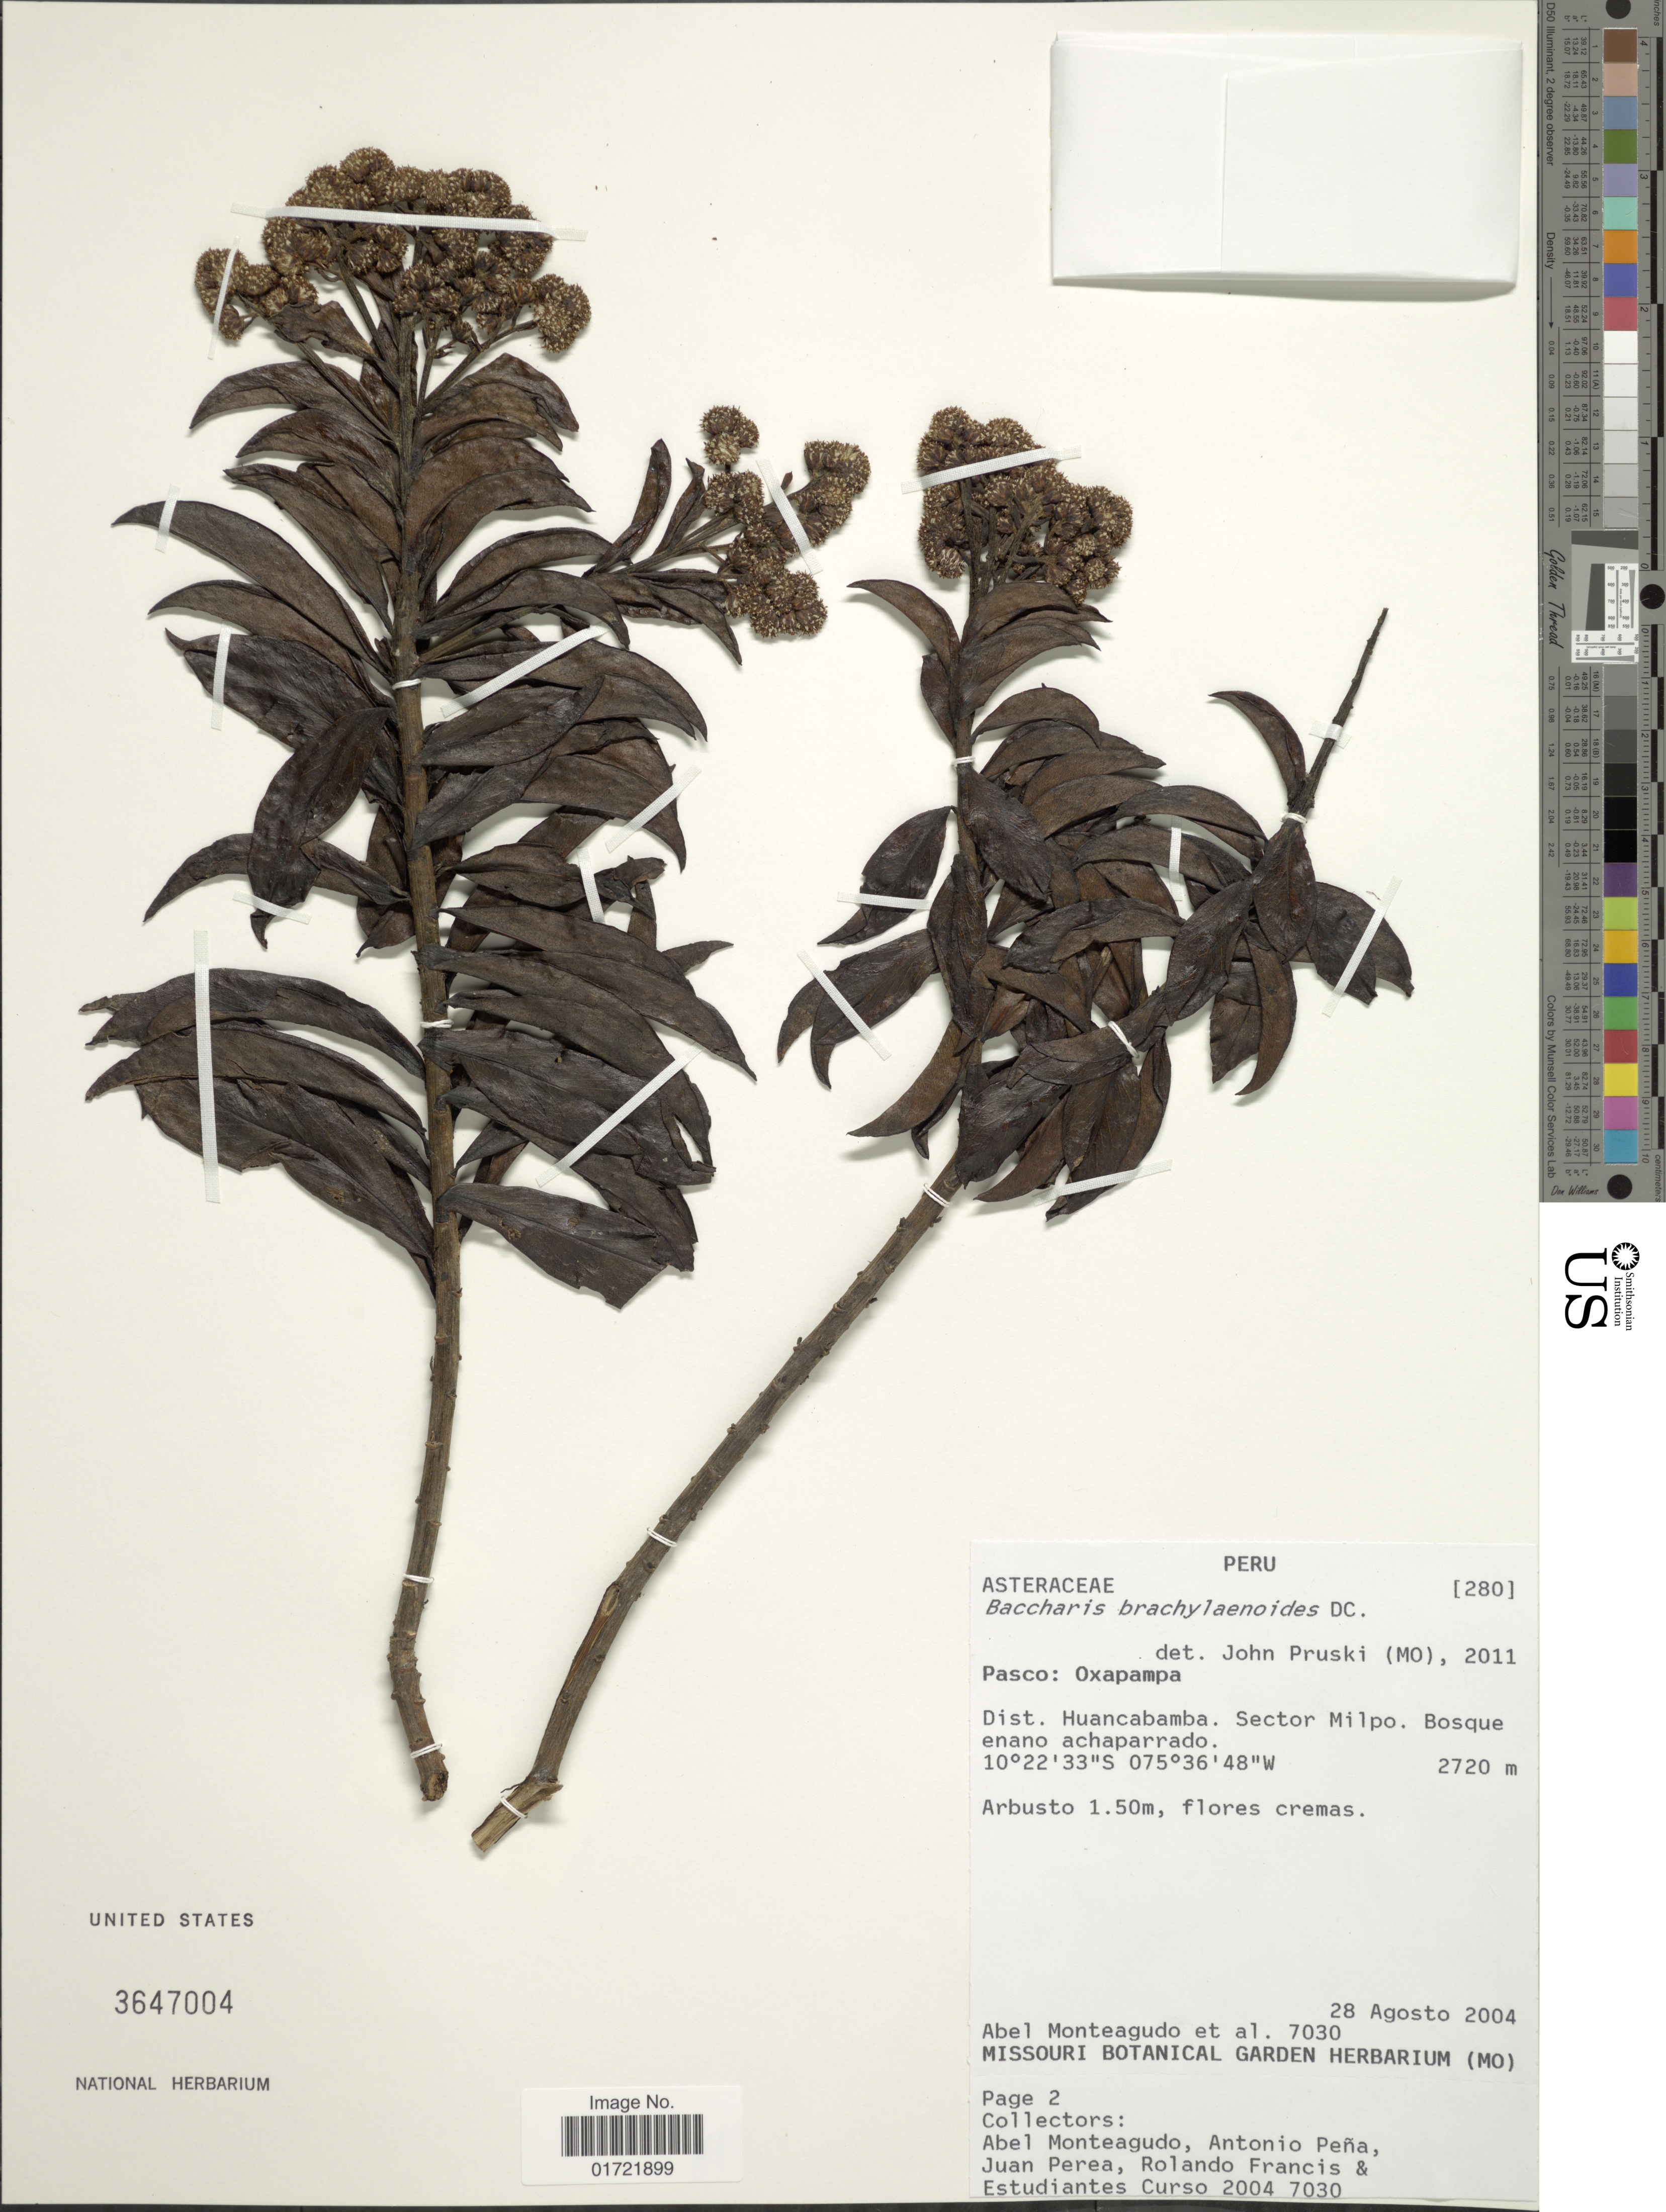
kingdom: Plantae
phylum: Tracheophyta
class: Magnoliopsida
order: Asterales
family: Asteraceae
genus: Baccharis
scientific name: Baccharis brachylaenoides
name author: DC.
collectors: A. Monteagudo, A. Peña, J. Perea, R. Francis & Students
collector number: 7030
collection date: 2004-08-28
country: Peru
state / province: Pasco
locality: Oxapampa, Dist Huancabamba, Sector Milpo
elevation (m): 2720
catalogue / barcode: US 3647004